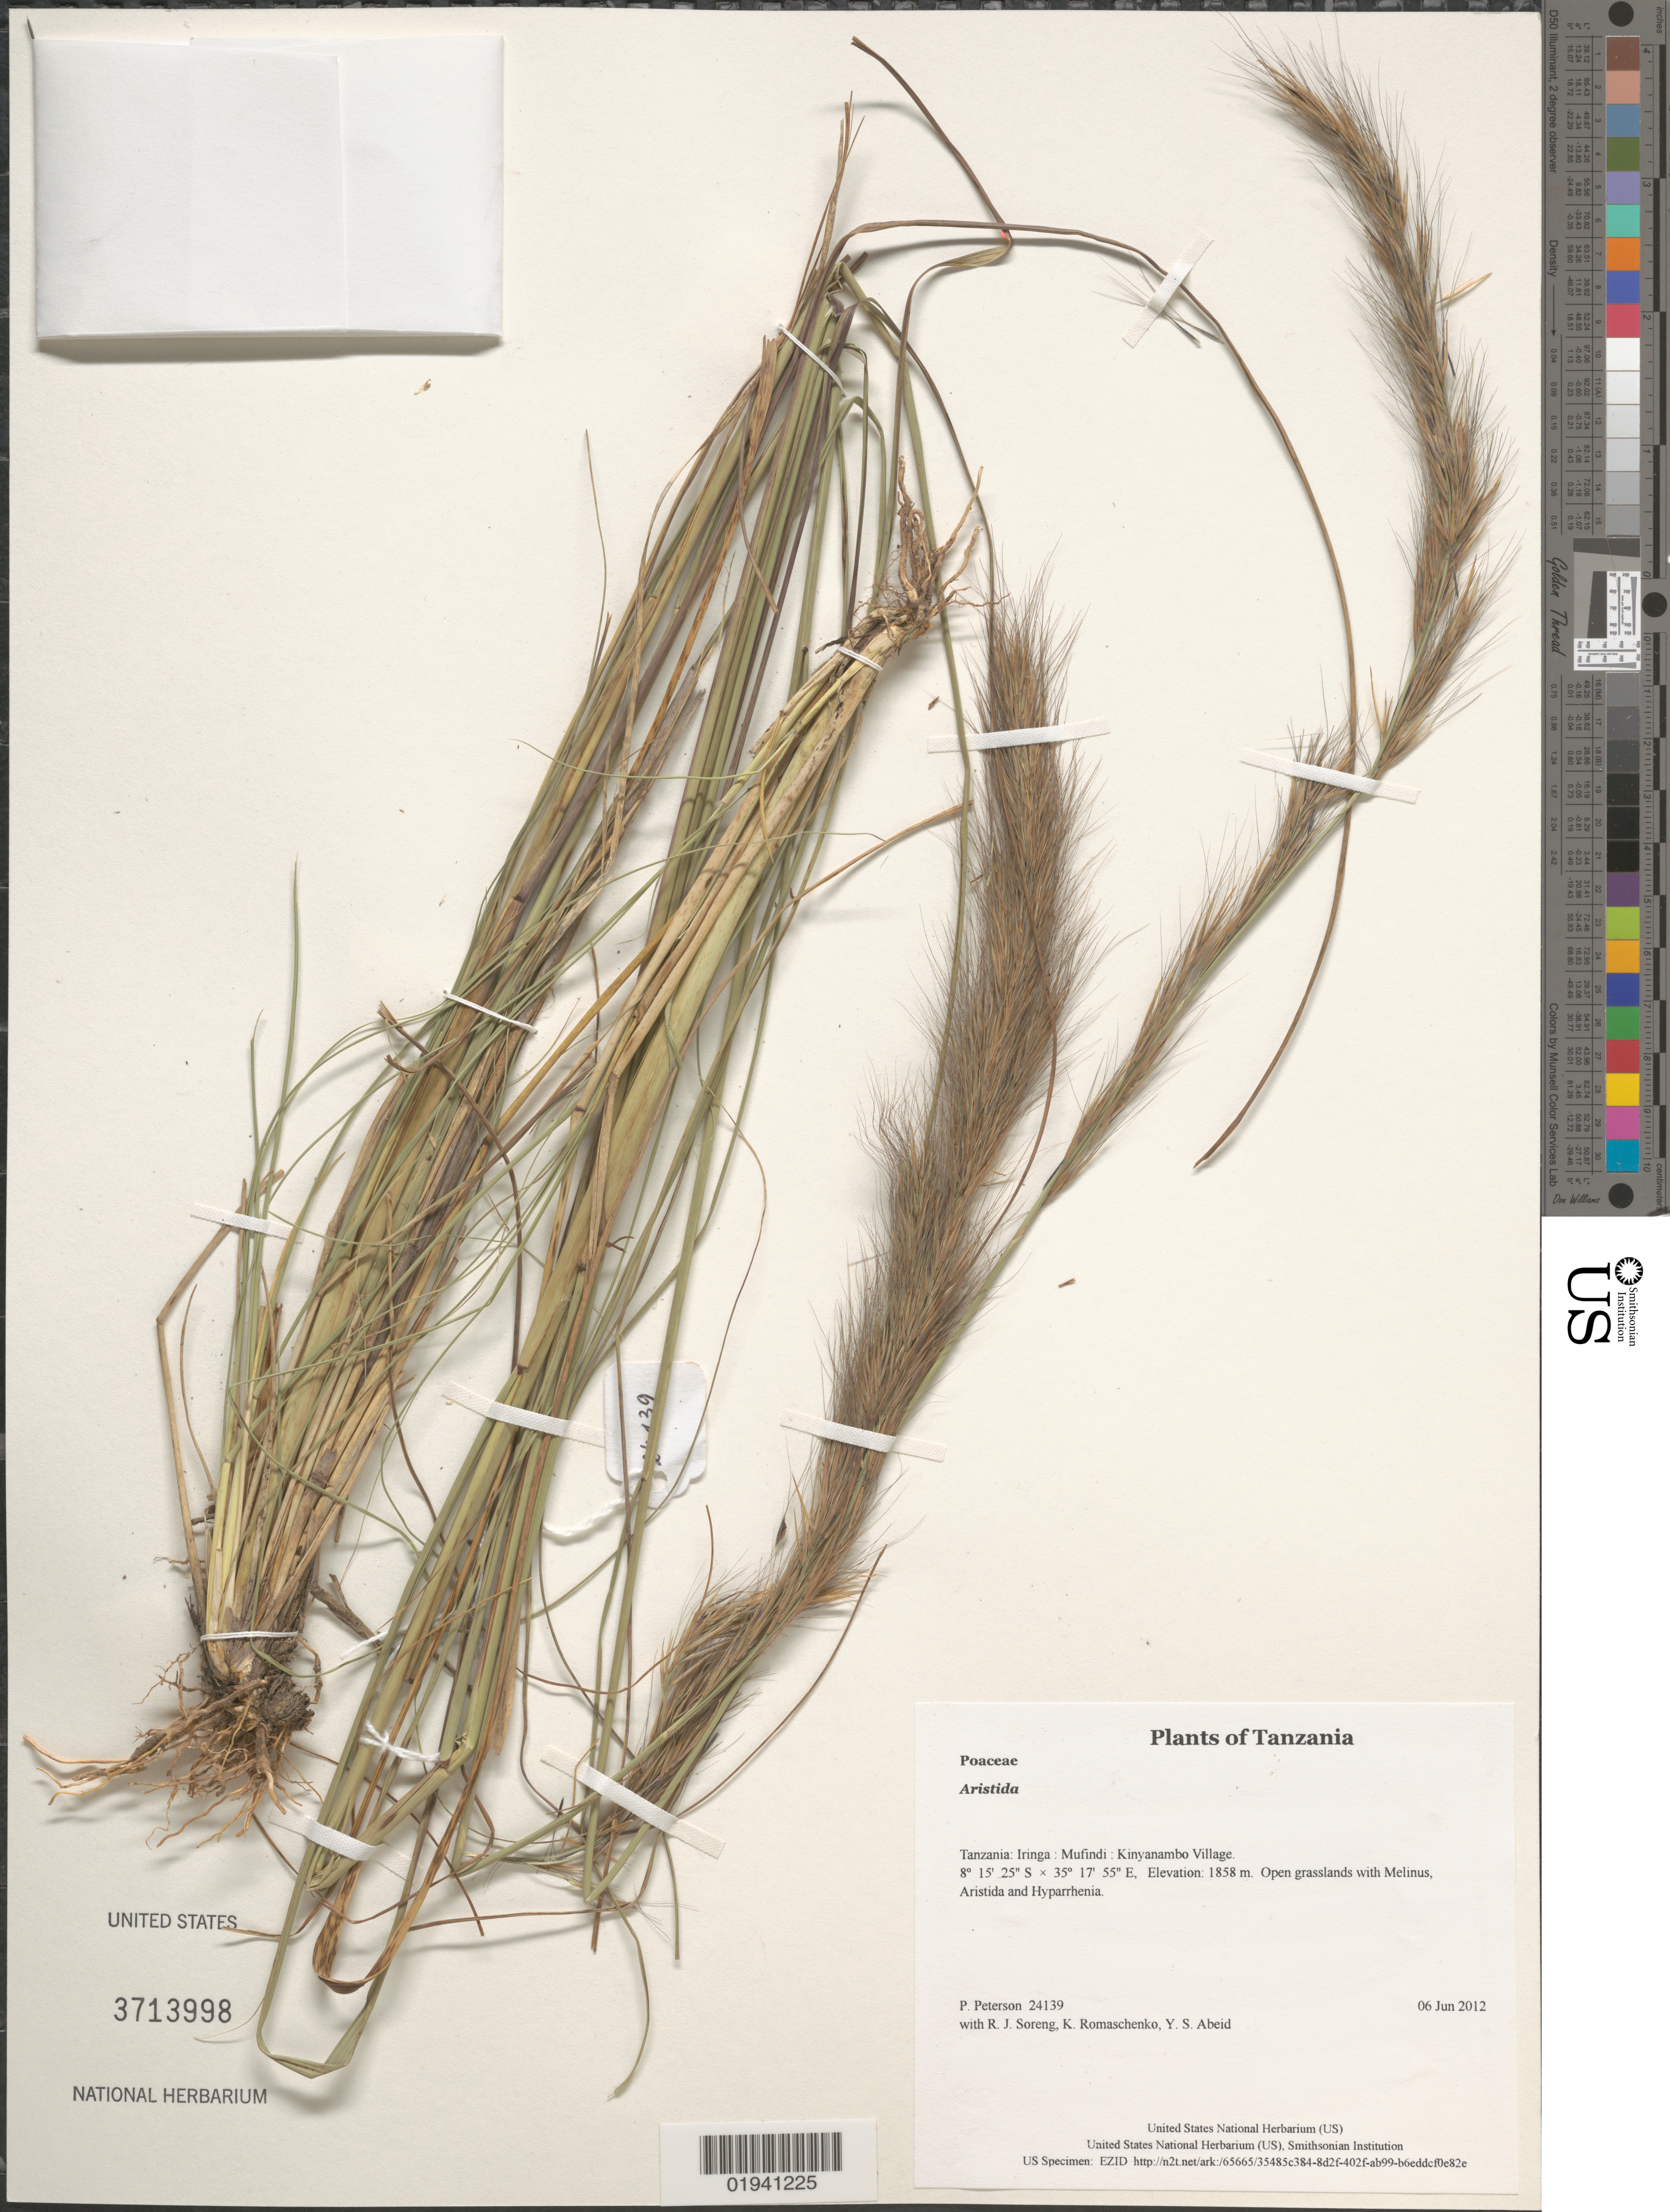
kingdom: Plantae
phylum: Tracheophyta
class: Liliopsida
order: Poales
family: Poaceae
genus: Aristida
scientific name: Aristida sp.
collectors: P. M. Peterson, R. J. Soreng, K. Romaschenko & Y. Abeid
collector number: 24139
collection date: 2012-06-06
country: Tanzania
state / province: Iringa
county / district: Mufindi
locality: Kinyanambo Village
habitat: Open grasslands with Melinus, Aristida and Hyparrhenia.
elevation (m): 1858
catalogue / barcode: US 3713998